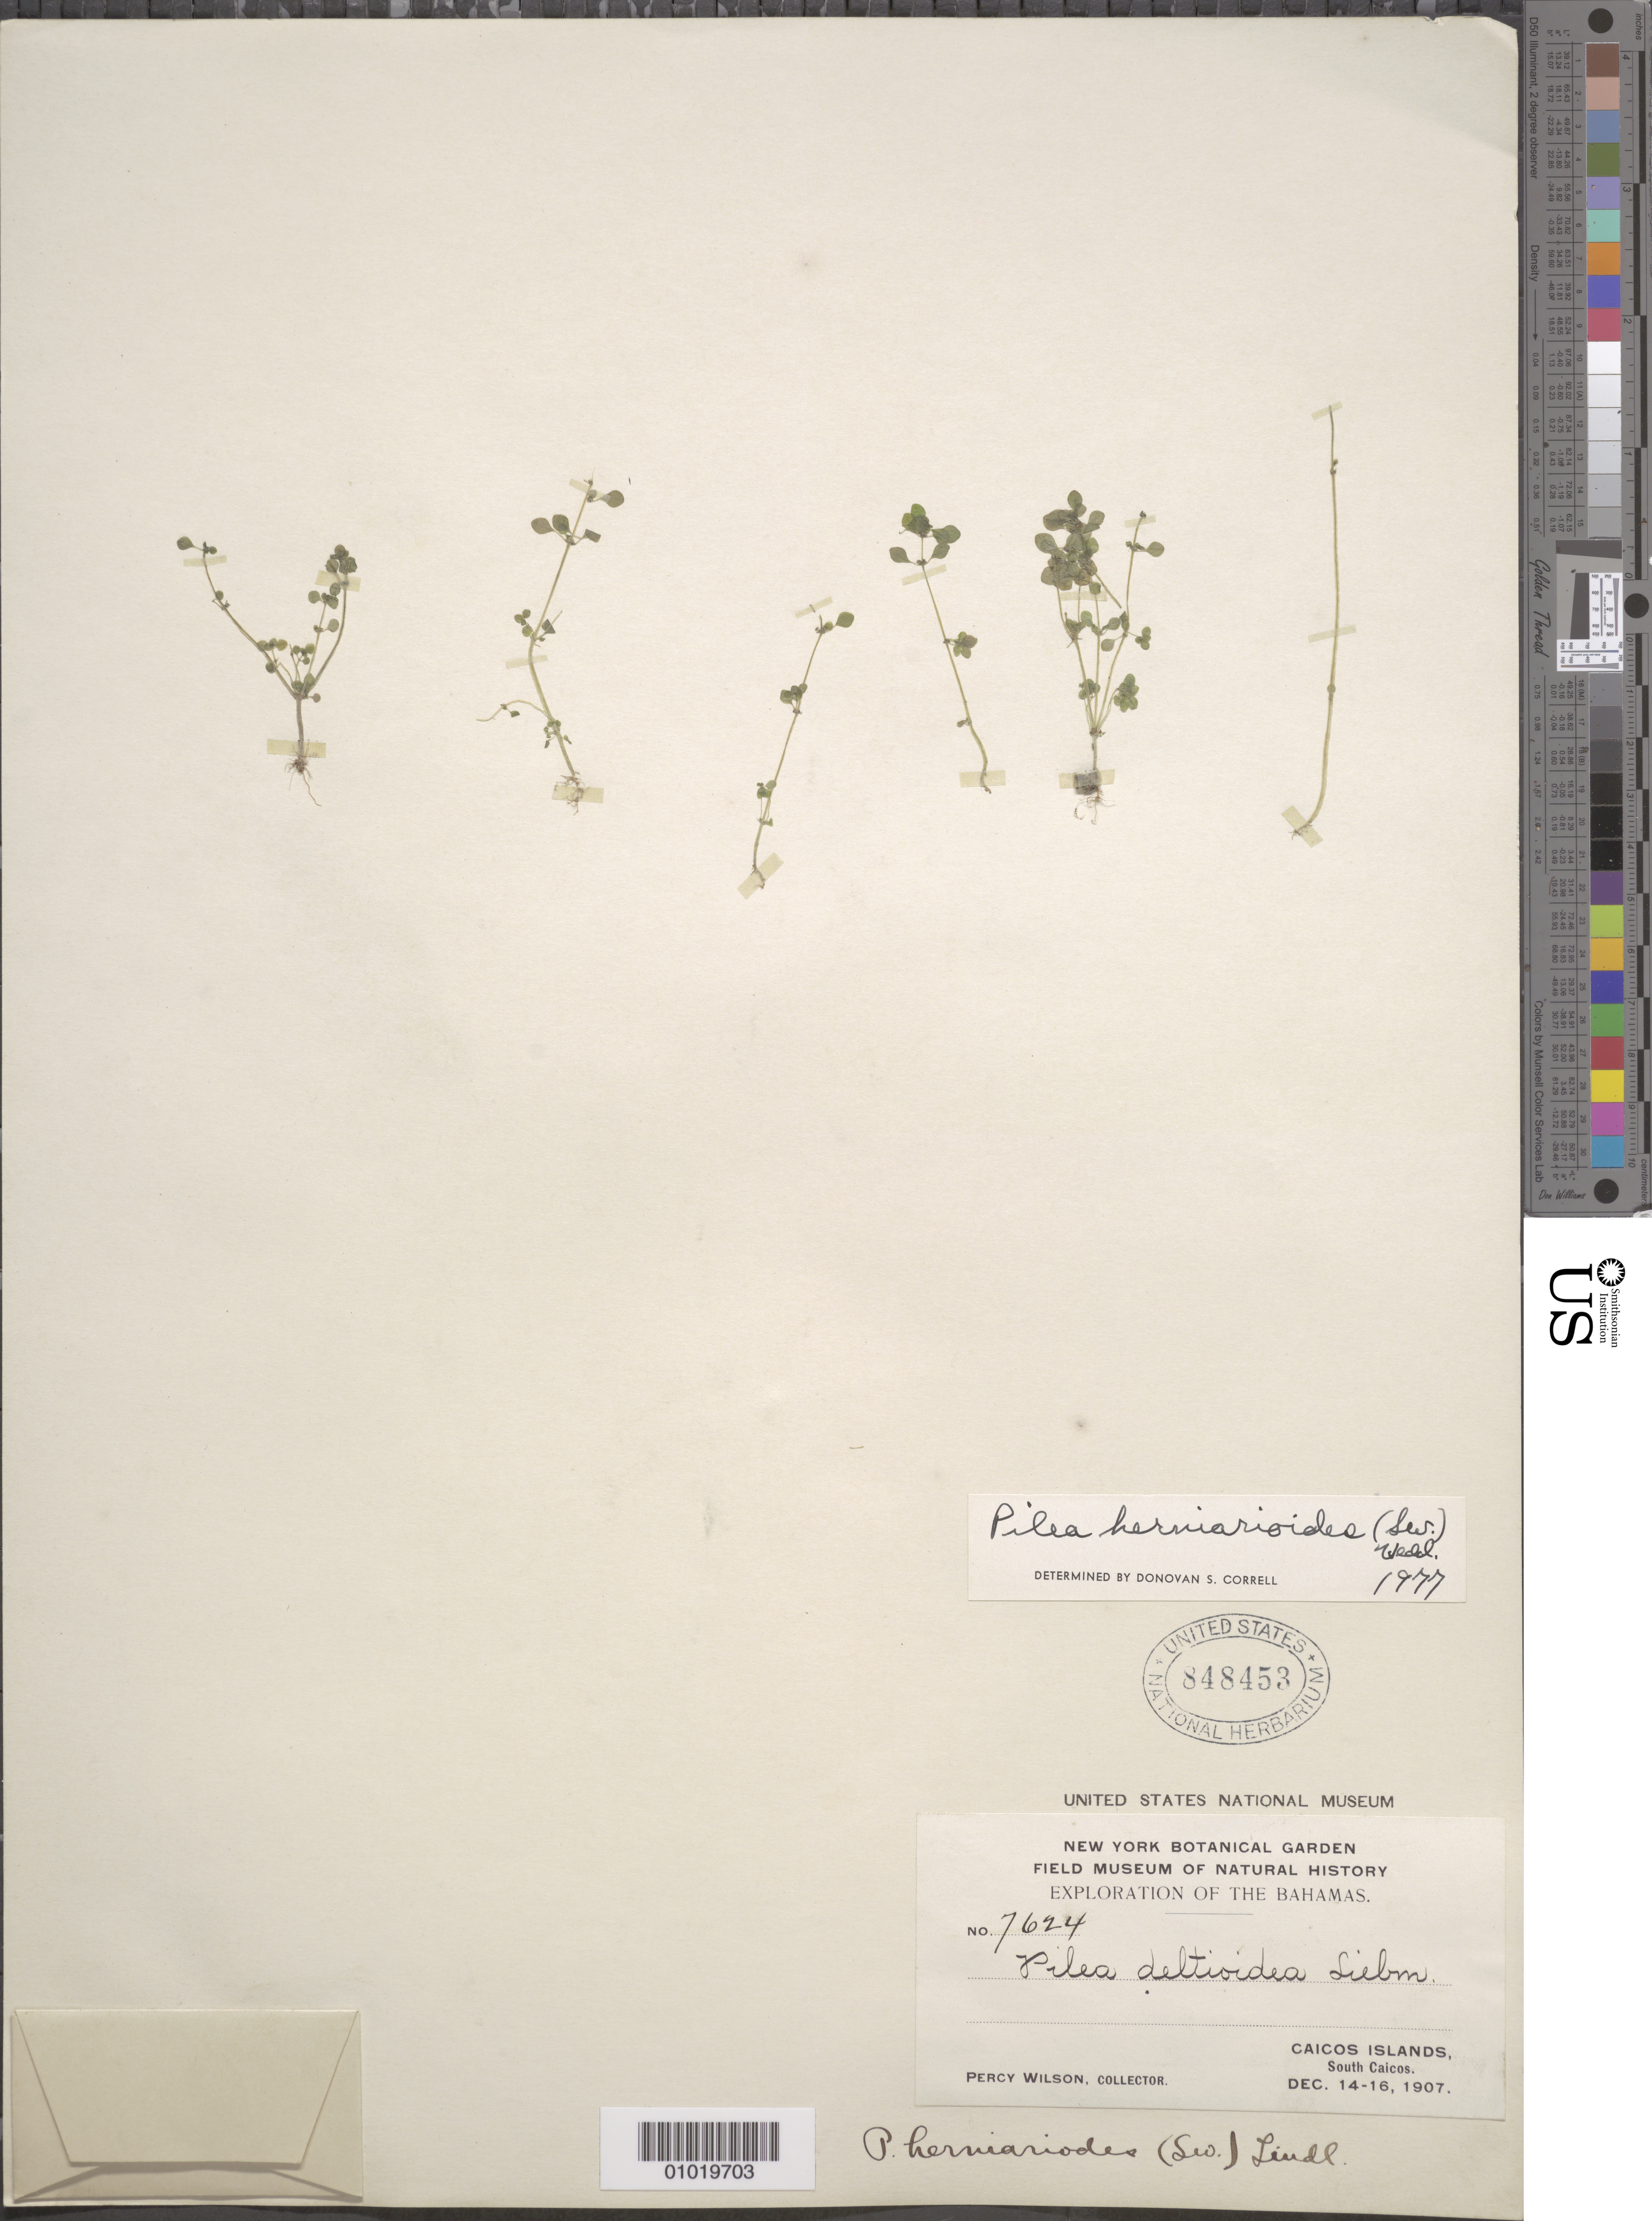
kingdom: Plantae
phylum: Tracheophyta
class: Magnoliopsida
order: Rosales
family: Urticaceae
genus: Pilea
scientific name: Pilea herniarioides var. herniarioides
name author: (Sw.) Lindl.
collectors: P. Wilson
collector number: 7624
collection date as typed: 14 Dec 1907 to 16 Dec 1907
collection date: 1907-12-14/1907-12-16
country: Turks and Caicos Islands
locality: Caicos Islands, South Caicos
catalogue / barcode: US 848453